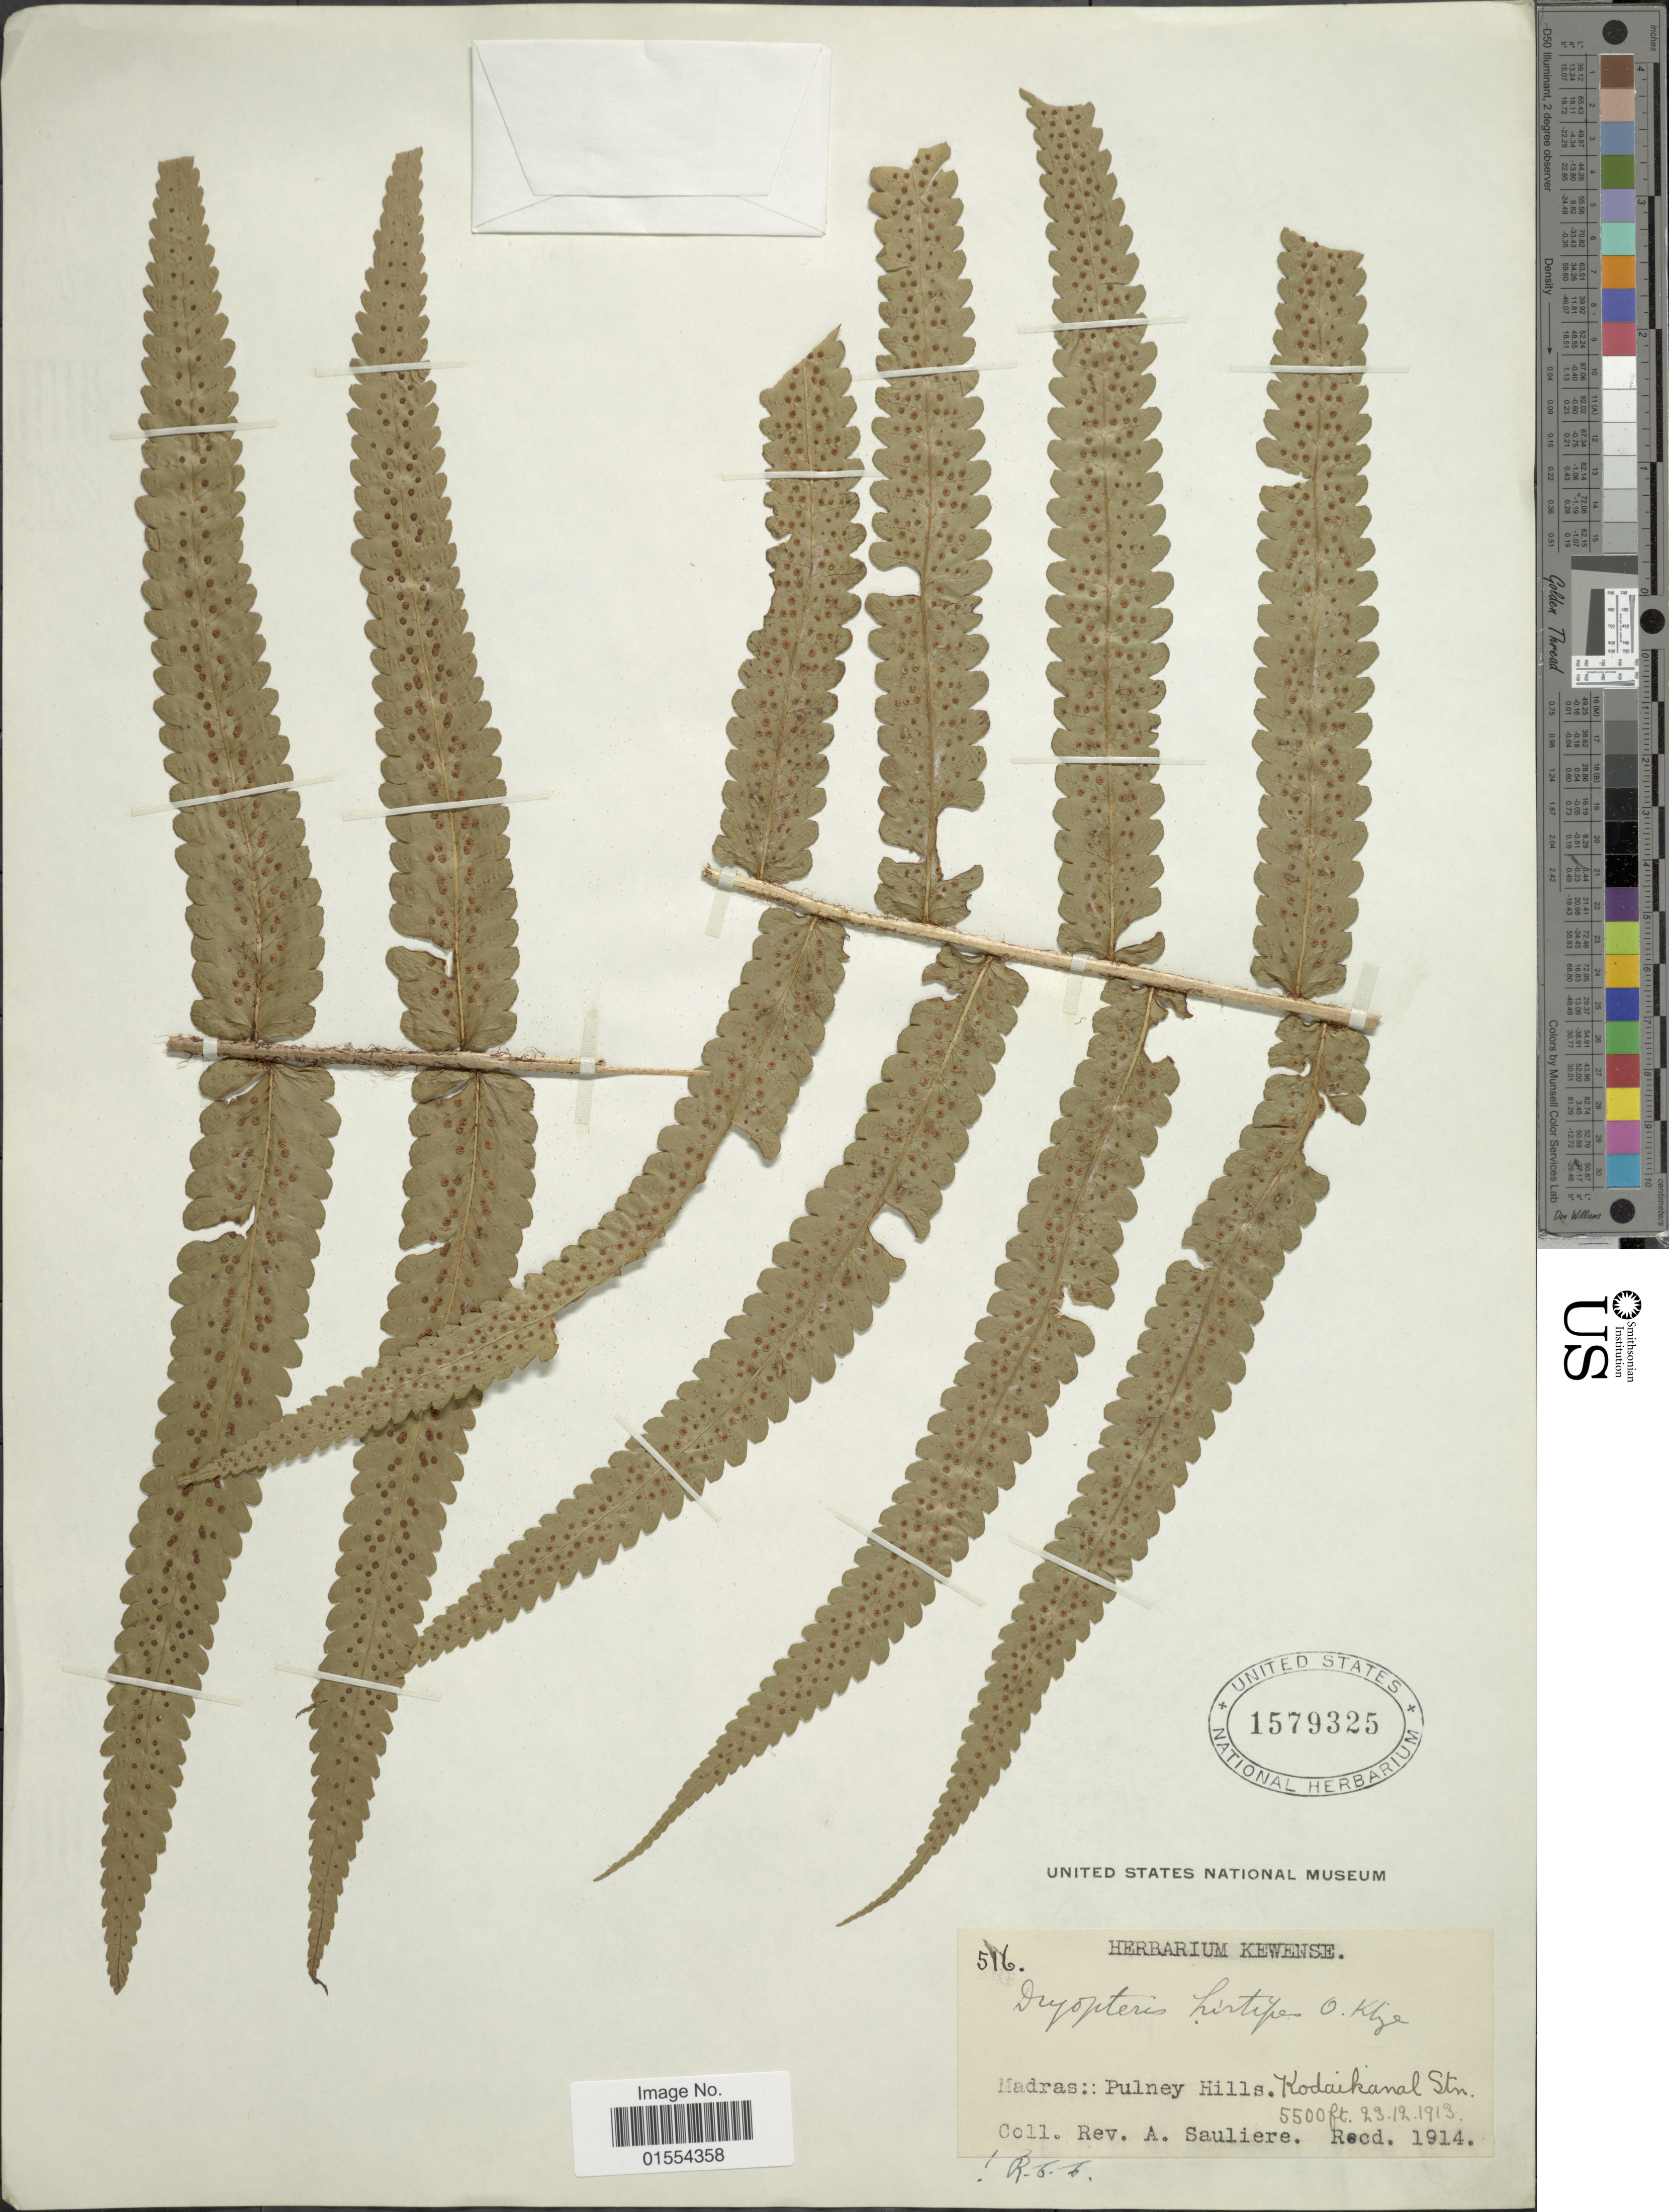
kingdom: Plantae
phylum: Tracheophyta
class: Polypodiopsida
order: Polypodiales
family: Dryopteridaceae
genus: Dryopteris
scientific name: Dryopteris hirtipes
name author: (Blume) Kuntze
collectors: A. Sauliere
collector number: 516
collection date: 1913-12-23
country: India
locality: Madras: Pulney Hills. Kodiakanal Stn.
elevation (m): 1676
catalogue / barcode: US 1579325